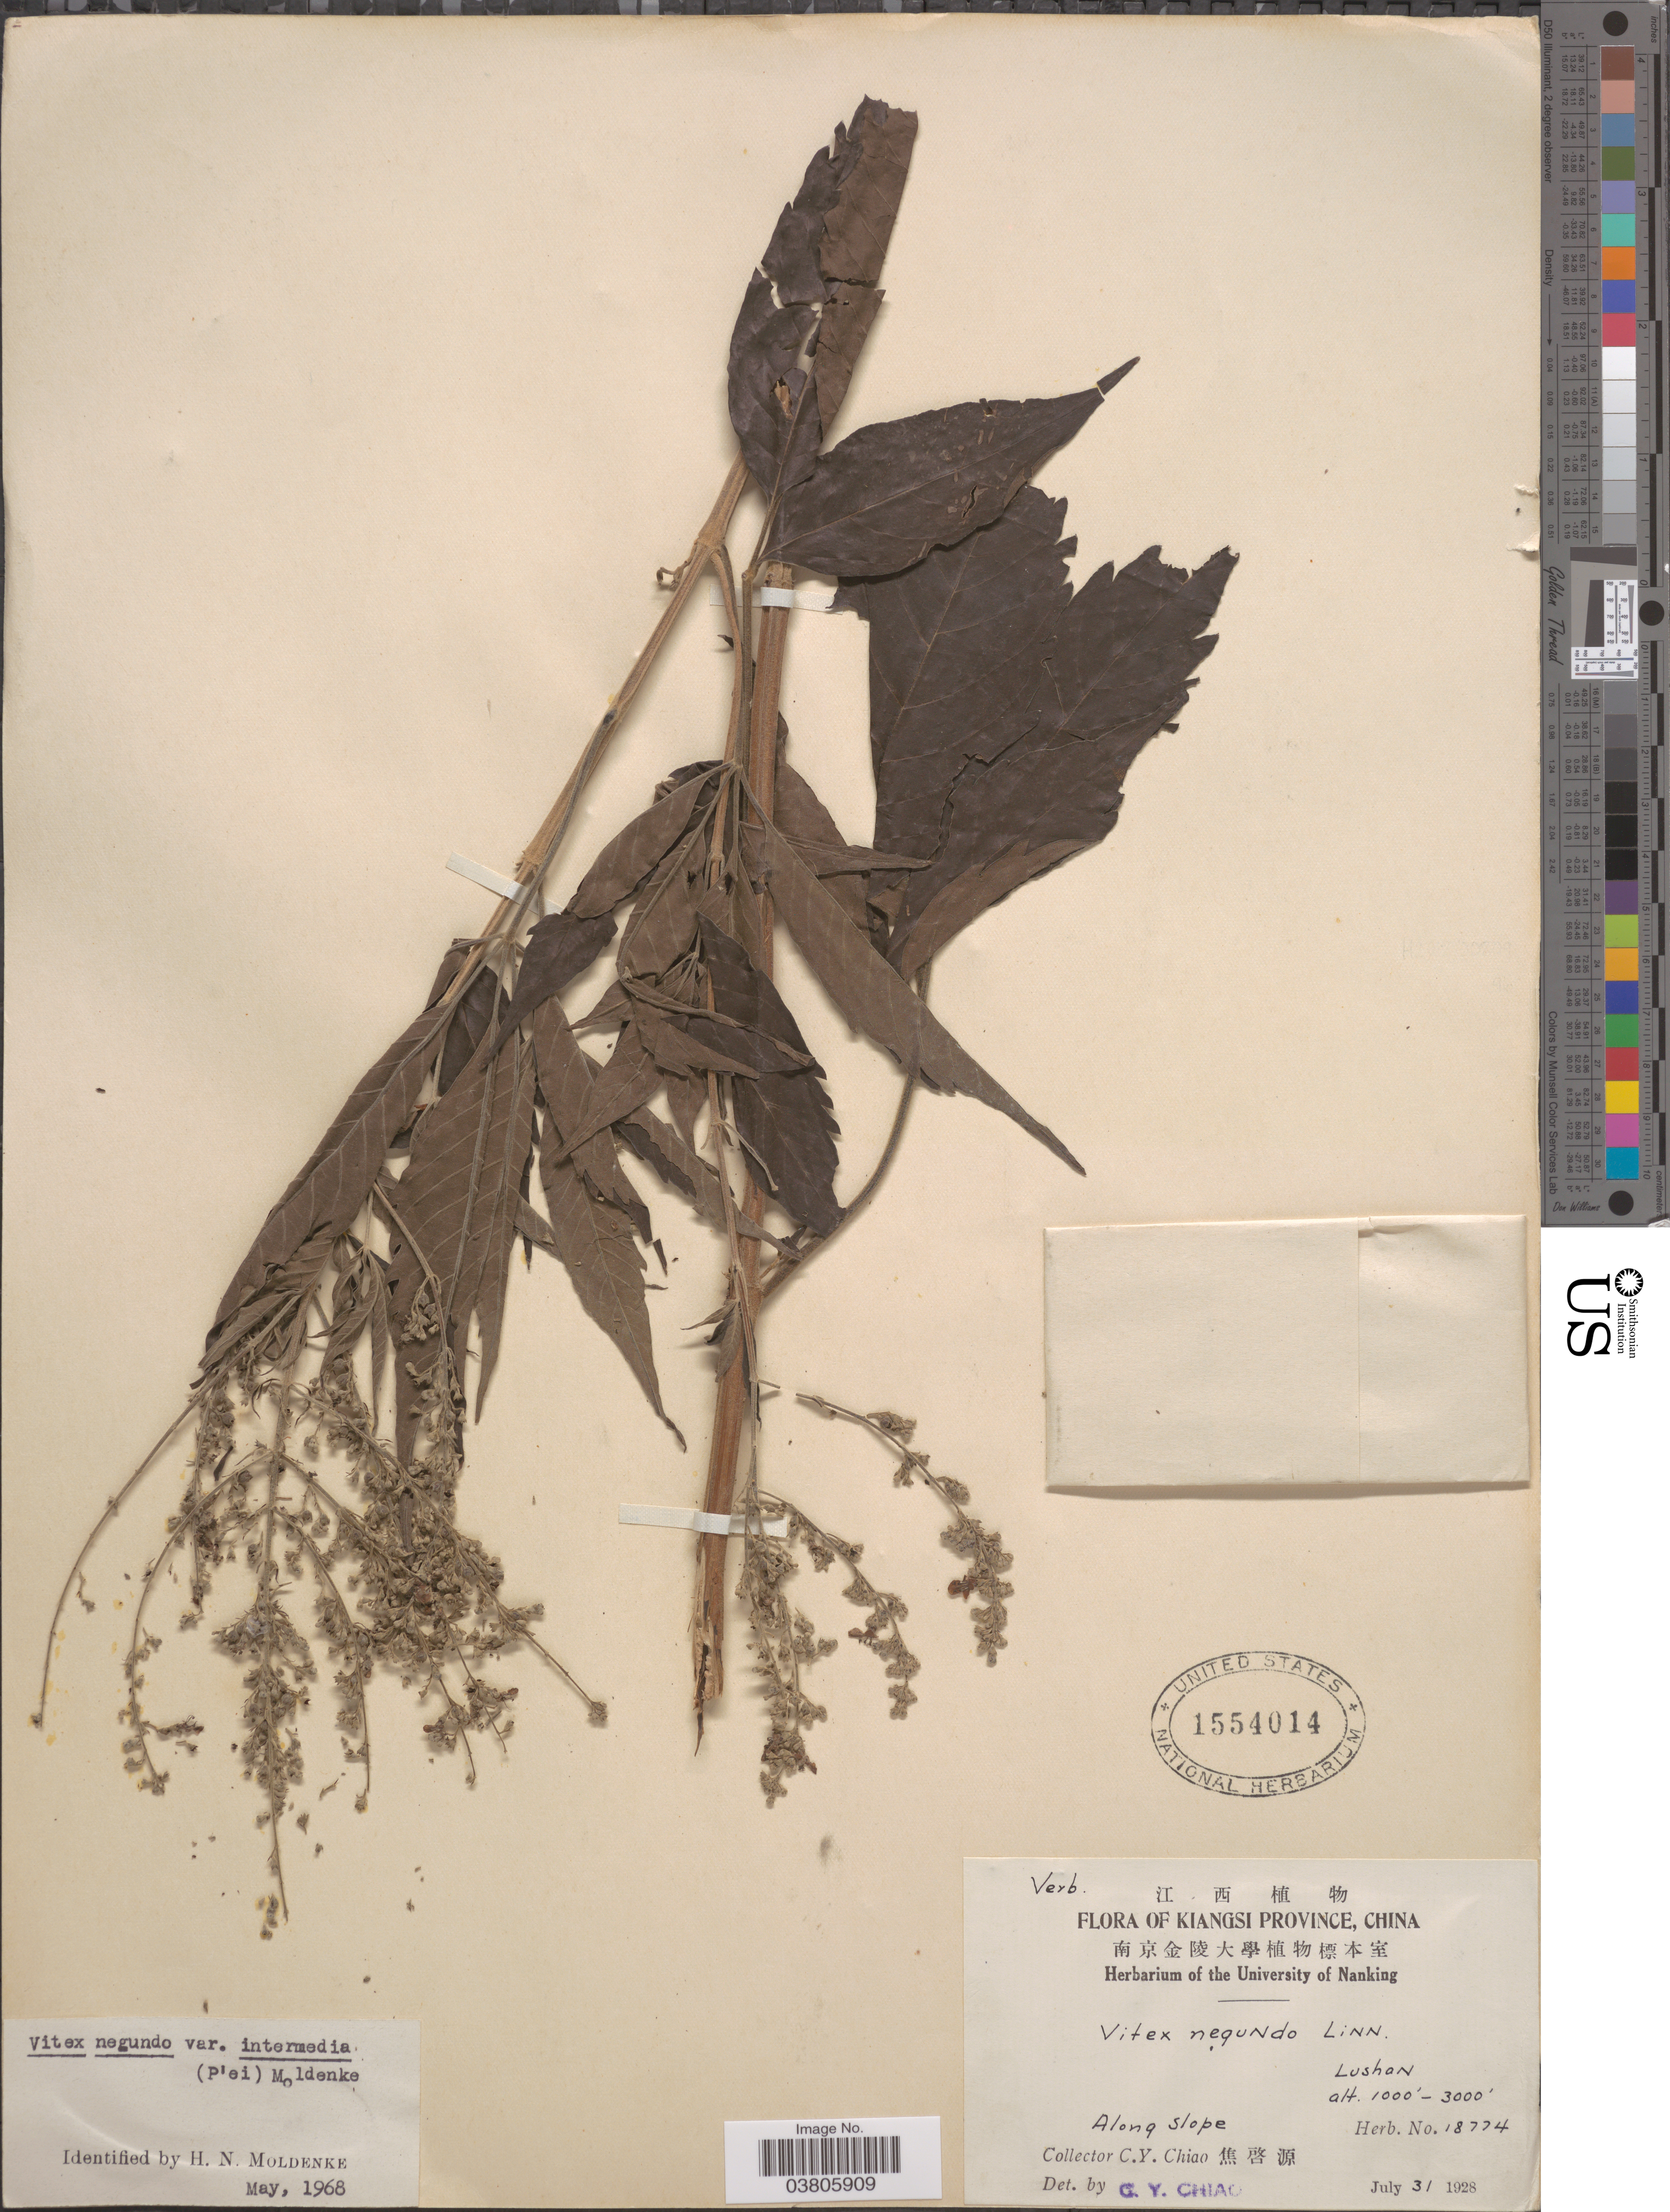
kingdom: Plantae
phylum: Tracheophyta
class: Magnoliopsida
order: Lamiales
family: Lamiaceae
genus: Vitex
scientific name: Vitex negundo var. intermedia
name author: (C. Pei) Moldenke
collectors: C. Y. Chiao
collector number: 18774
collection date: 1928-07-31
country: China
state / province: Jiangxi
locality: Kiangsi Province. Lushan. Along slope.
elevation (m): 305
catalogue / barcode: US 1554014